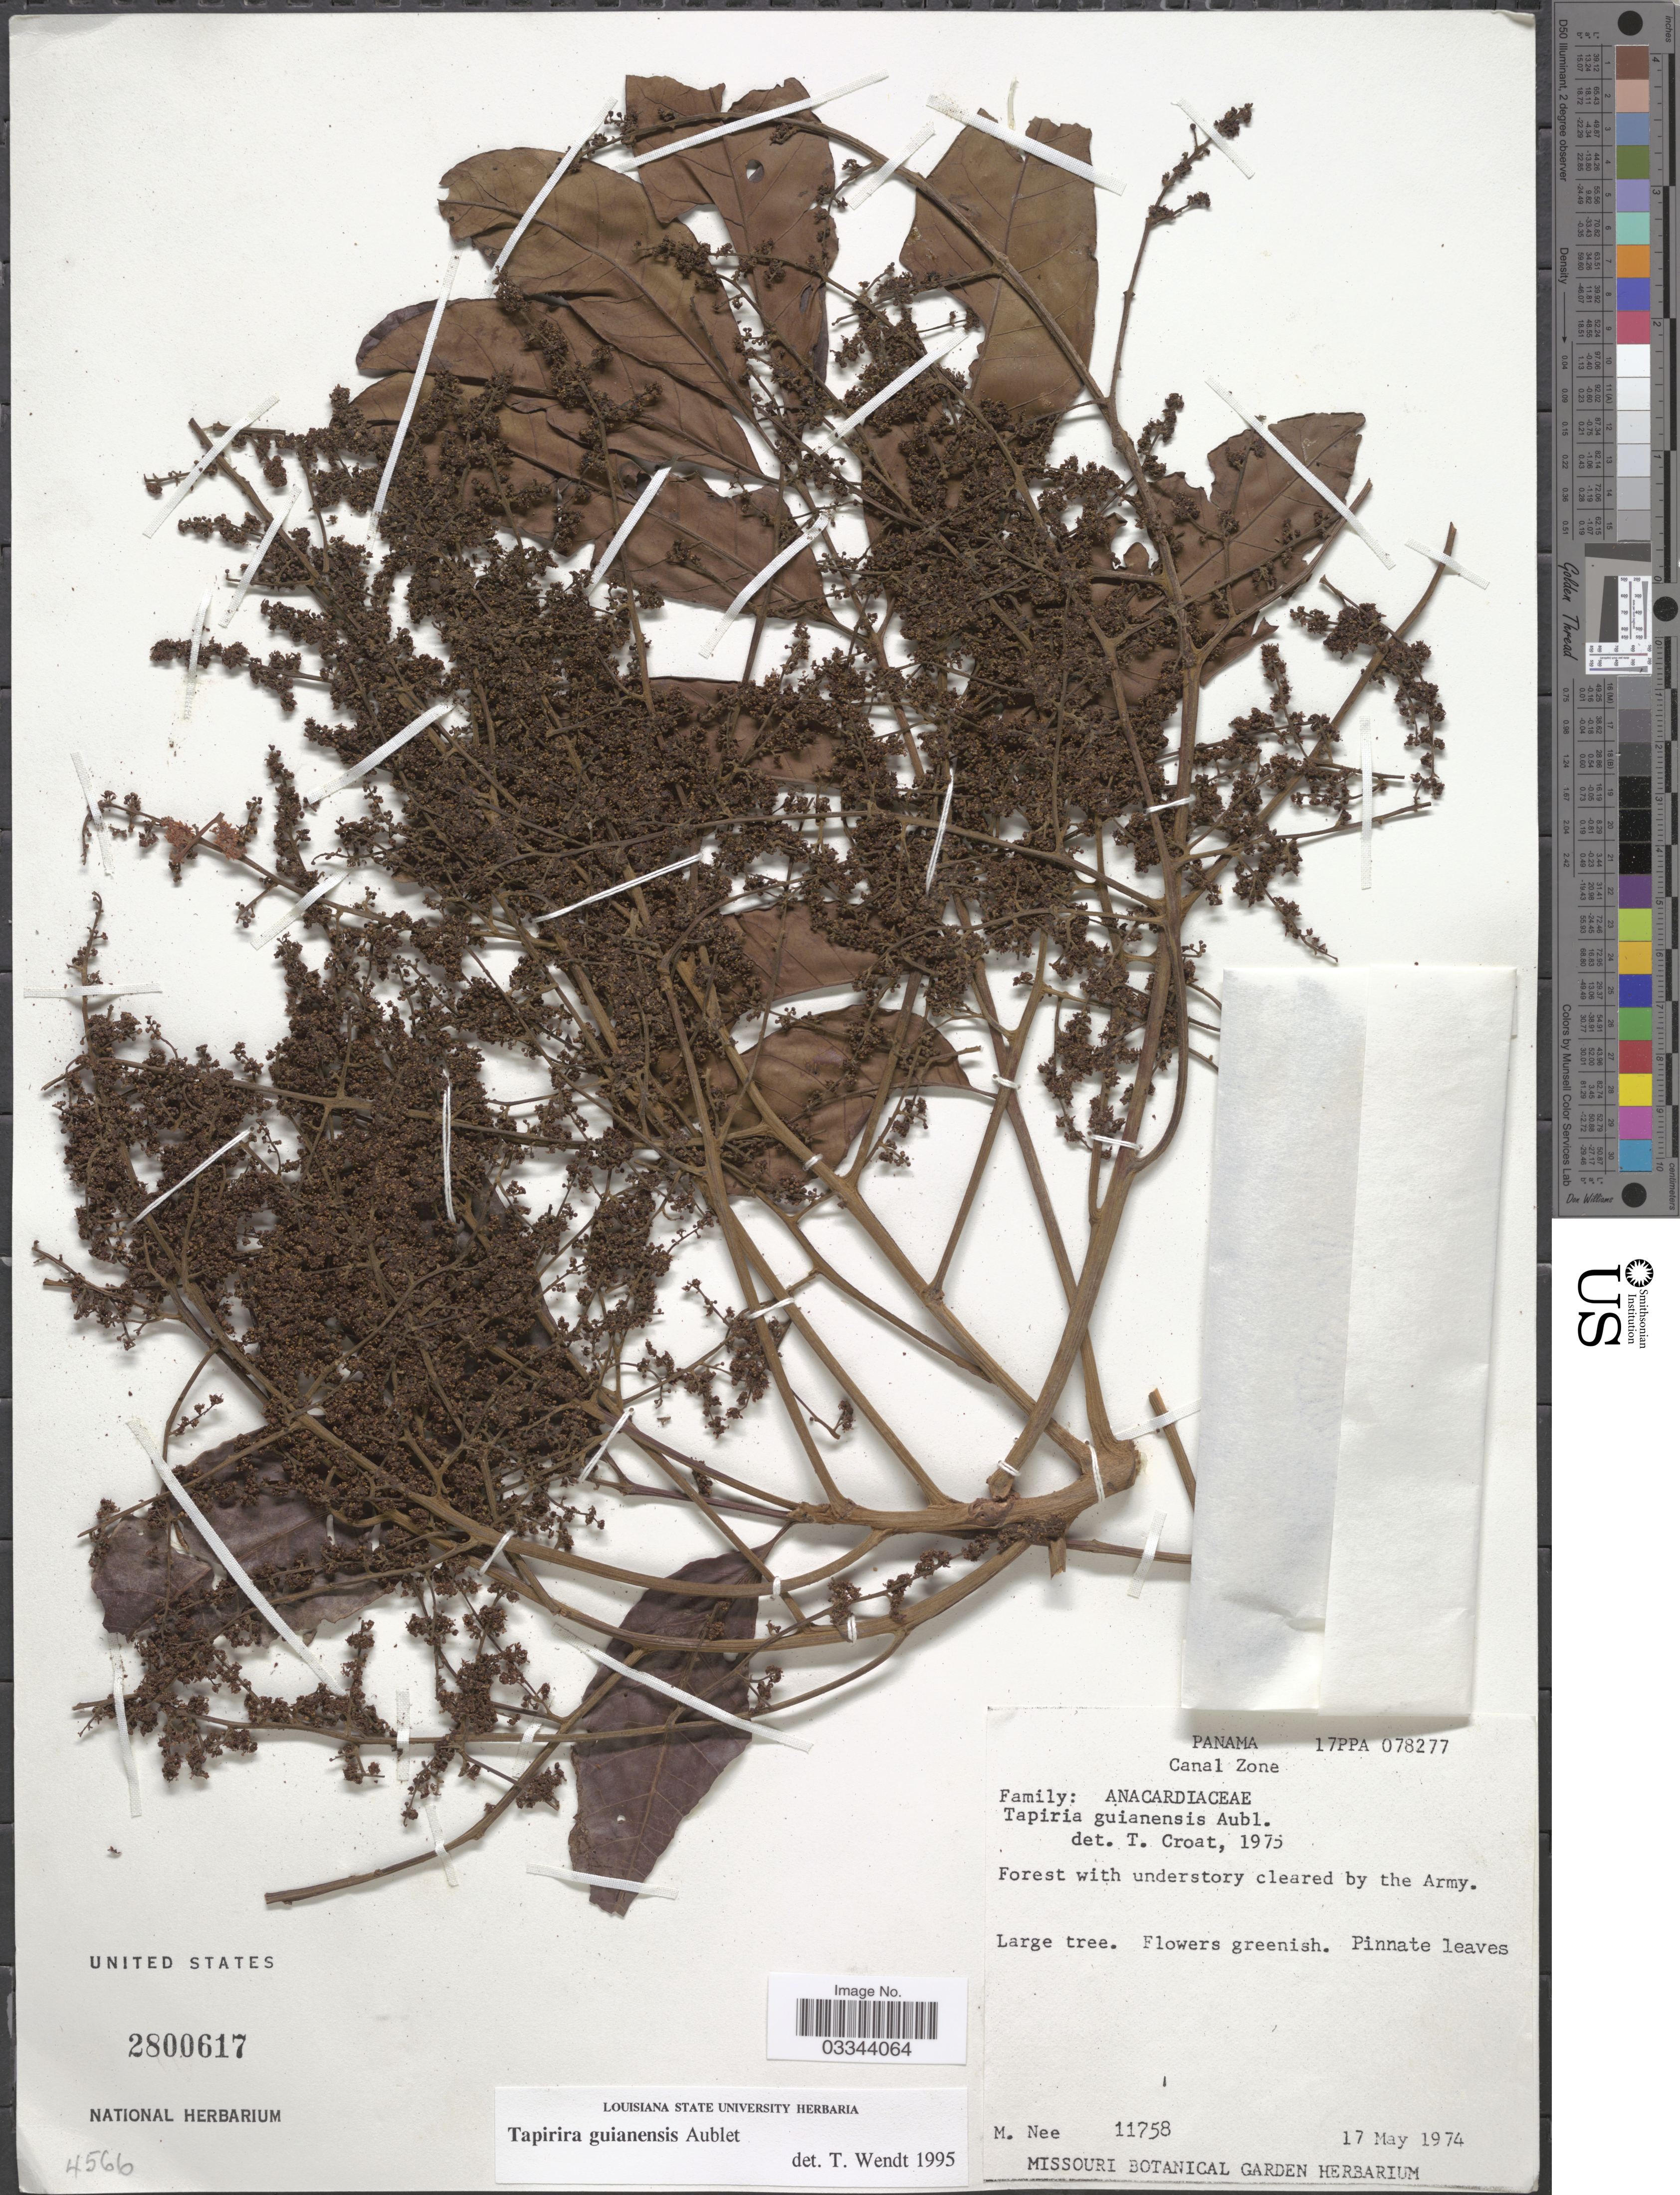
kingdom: Plantae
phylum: Tracheophyta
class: Magnoliopsida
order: Sapindales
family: Anacardiaceae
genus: Tapirira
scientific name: Tapirira guianensis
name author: Aubl.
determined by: Mitchell, John D.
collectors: M. Nee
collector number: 11758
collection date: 1974-05-17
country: Panama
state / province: Colón / Panamá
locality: Canal Zone. Forest with understory cleared by the Army.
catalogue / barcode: US 2800617